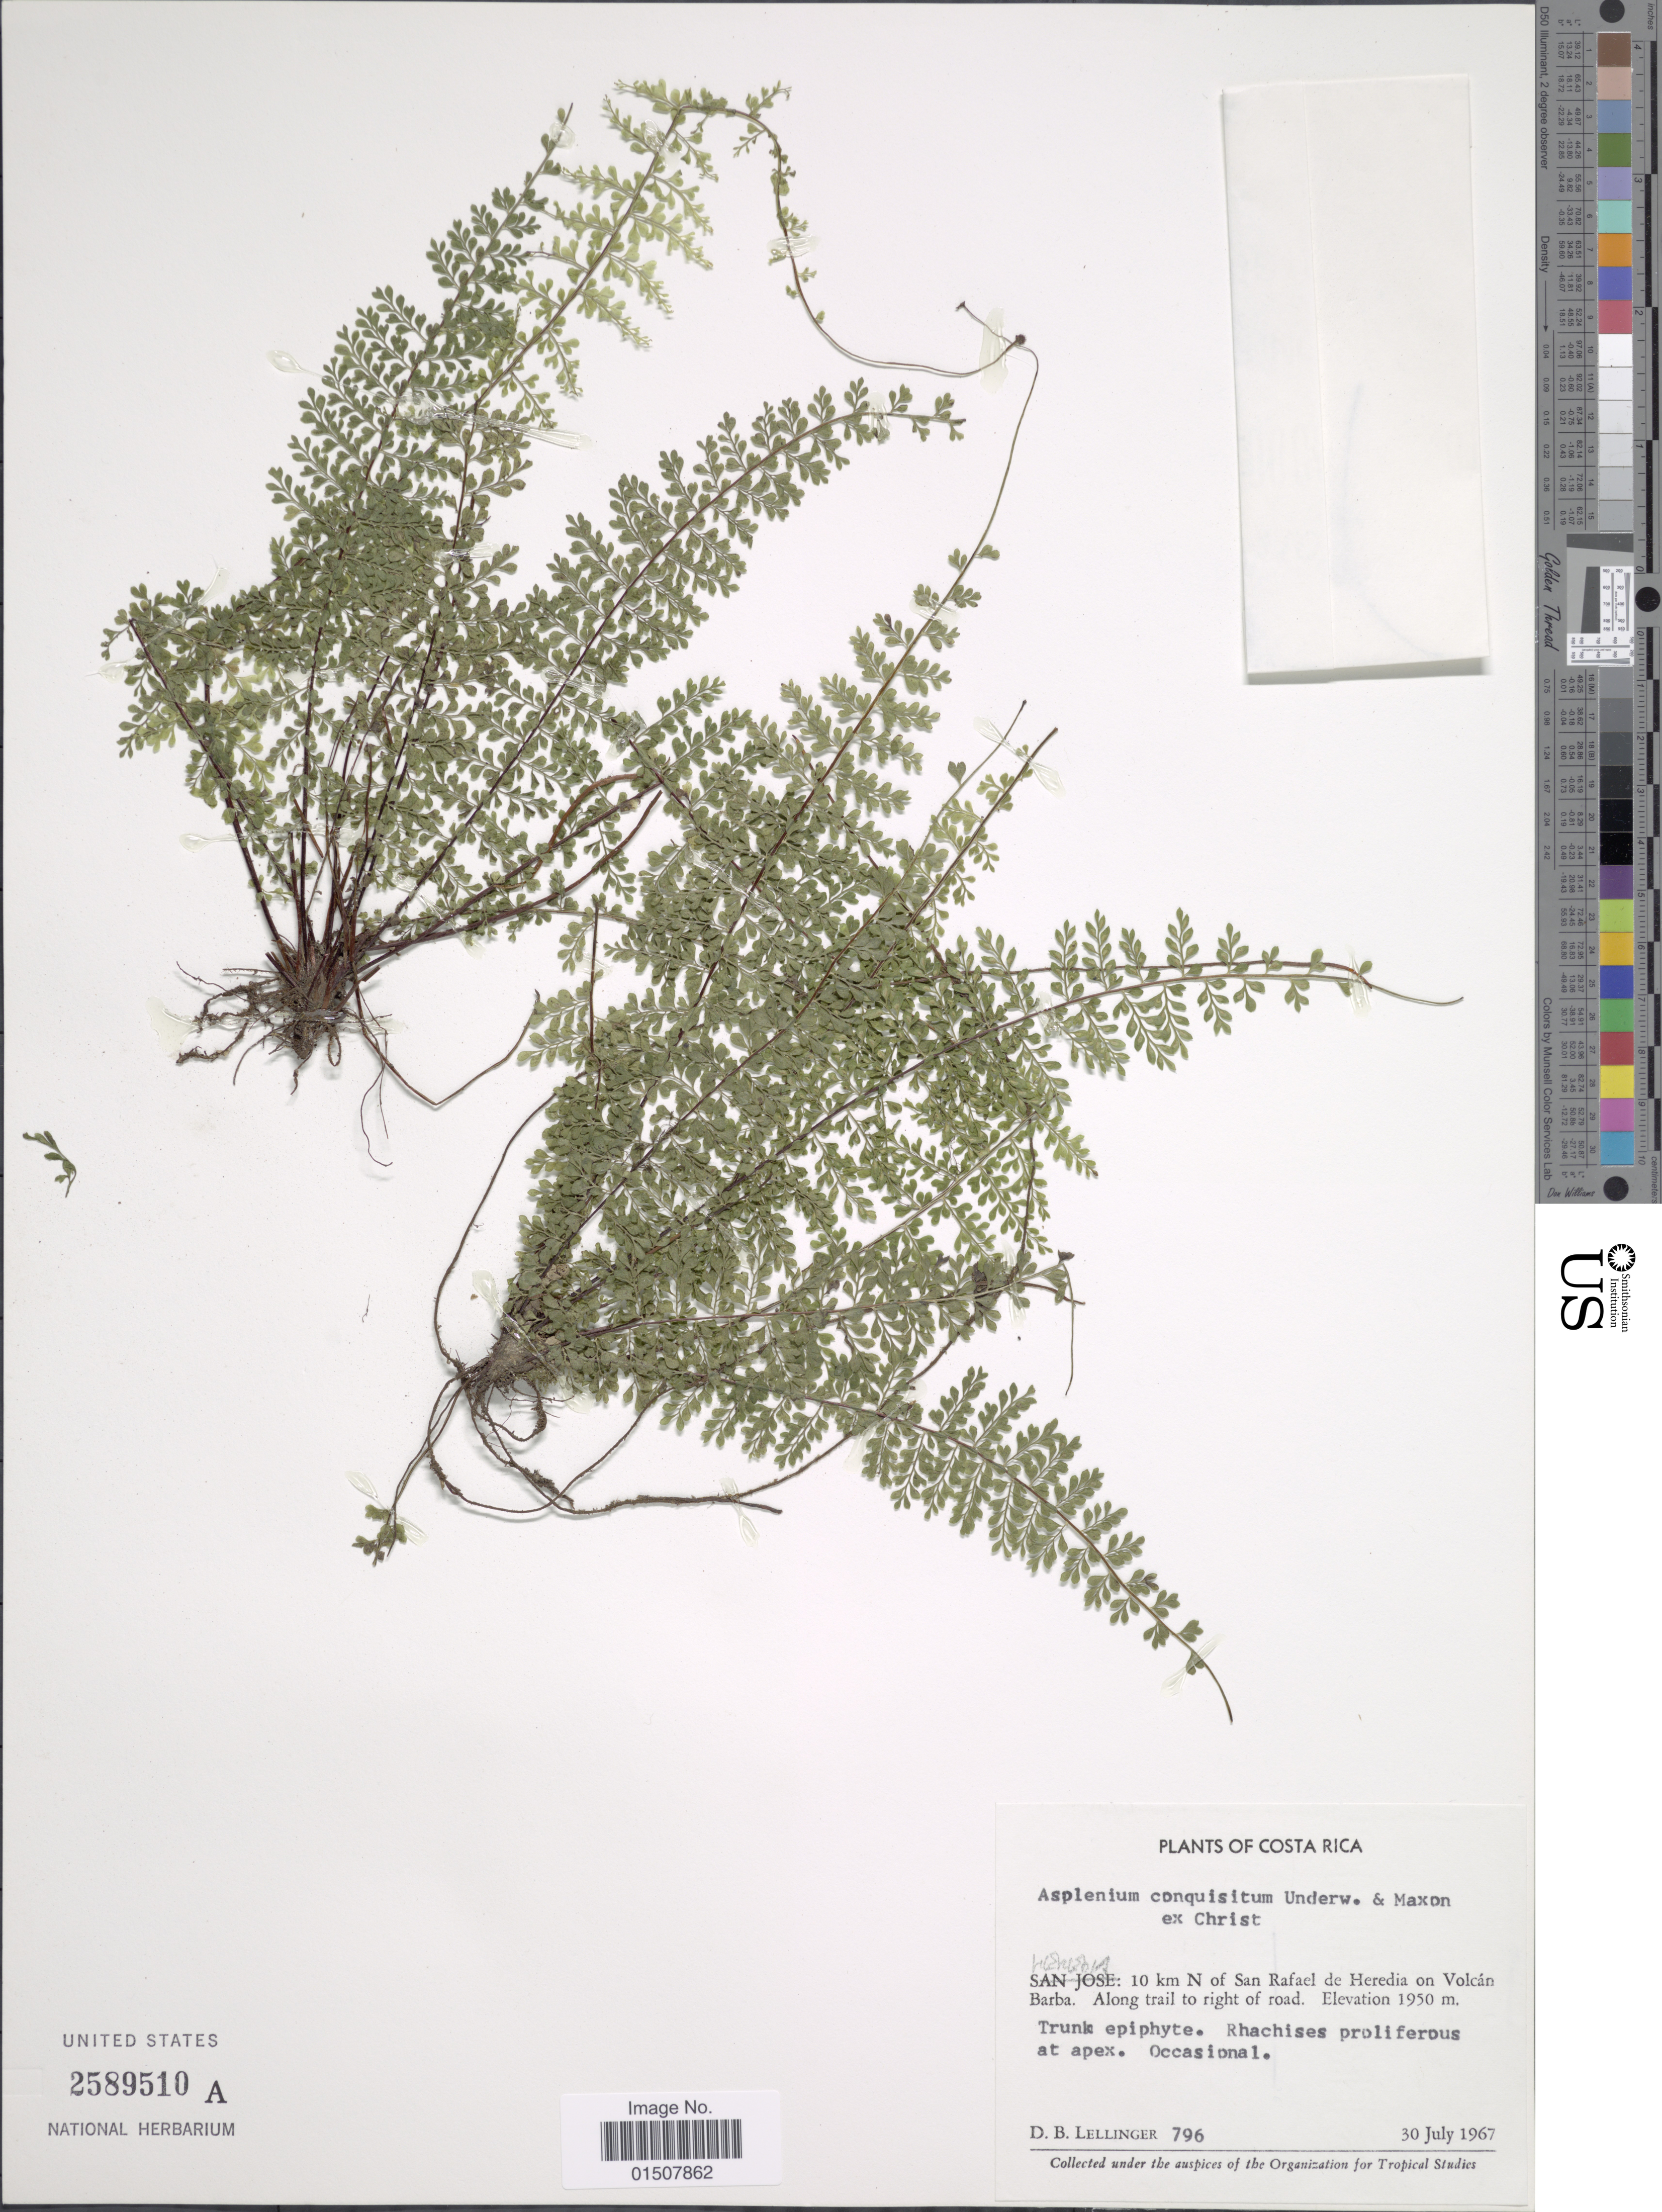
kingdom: Plantae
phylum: Tracheophyta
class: Polypodiopsida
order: Polypodiales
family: Aspleniaceae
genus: Asplenium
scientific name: Asplenium rutaceum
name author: (Willd.) Mett.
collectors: D. B. Lellinger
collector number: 796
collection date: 1967-07-30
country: Costa Rica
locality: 10 km N of San Rafael de Heredia on Volcan Barba, Along trail to right of road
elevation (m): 1950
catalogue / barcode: US 2589510A